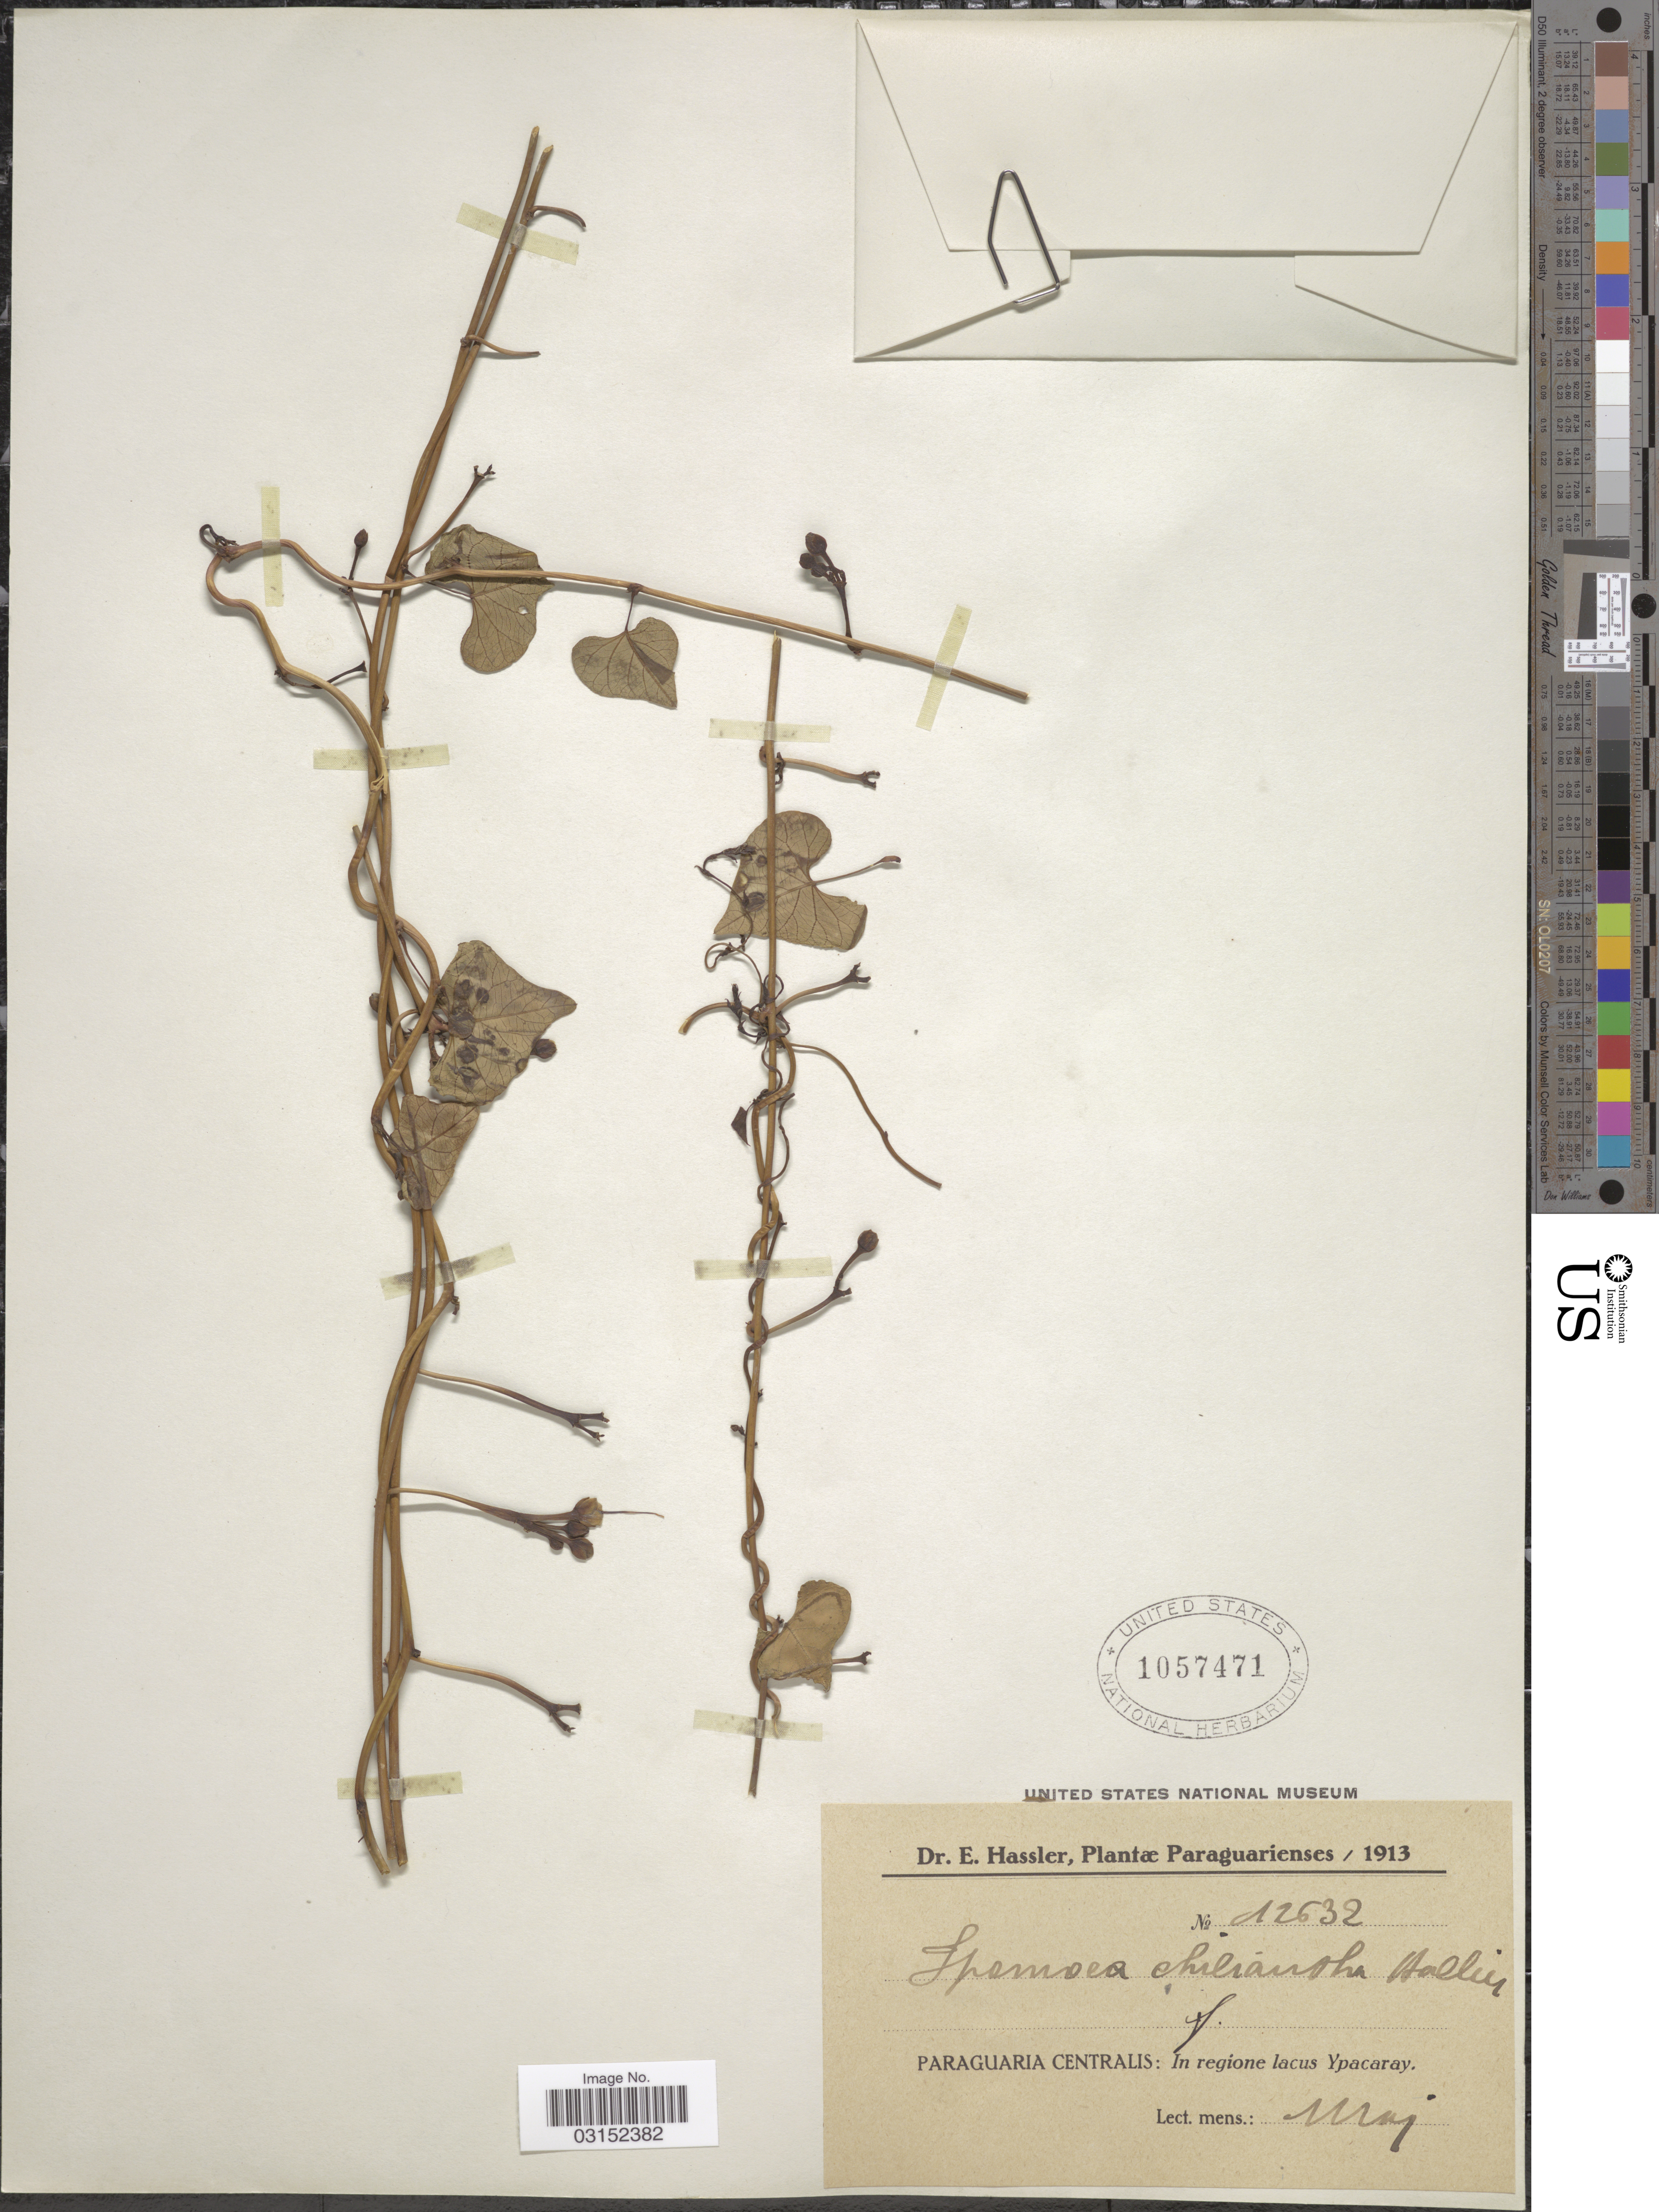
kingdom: Plantae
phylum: Tracheophyta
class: Magnoliopsida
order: Solanales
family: Convolvulaceae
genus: Ipomoea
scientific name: Ipomoea chiliantha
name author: Hallier f.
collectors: E. Hassler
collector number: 12632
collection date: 1913-05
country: Paraguay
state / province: Paraguari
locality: Paraguaria Centralis: In regione lacus Ypacaray.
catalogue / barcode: US 1057471